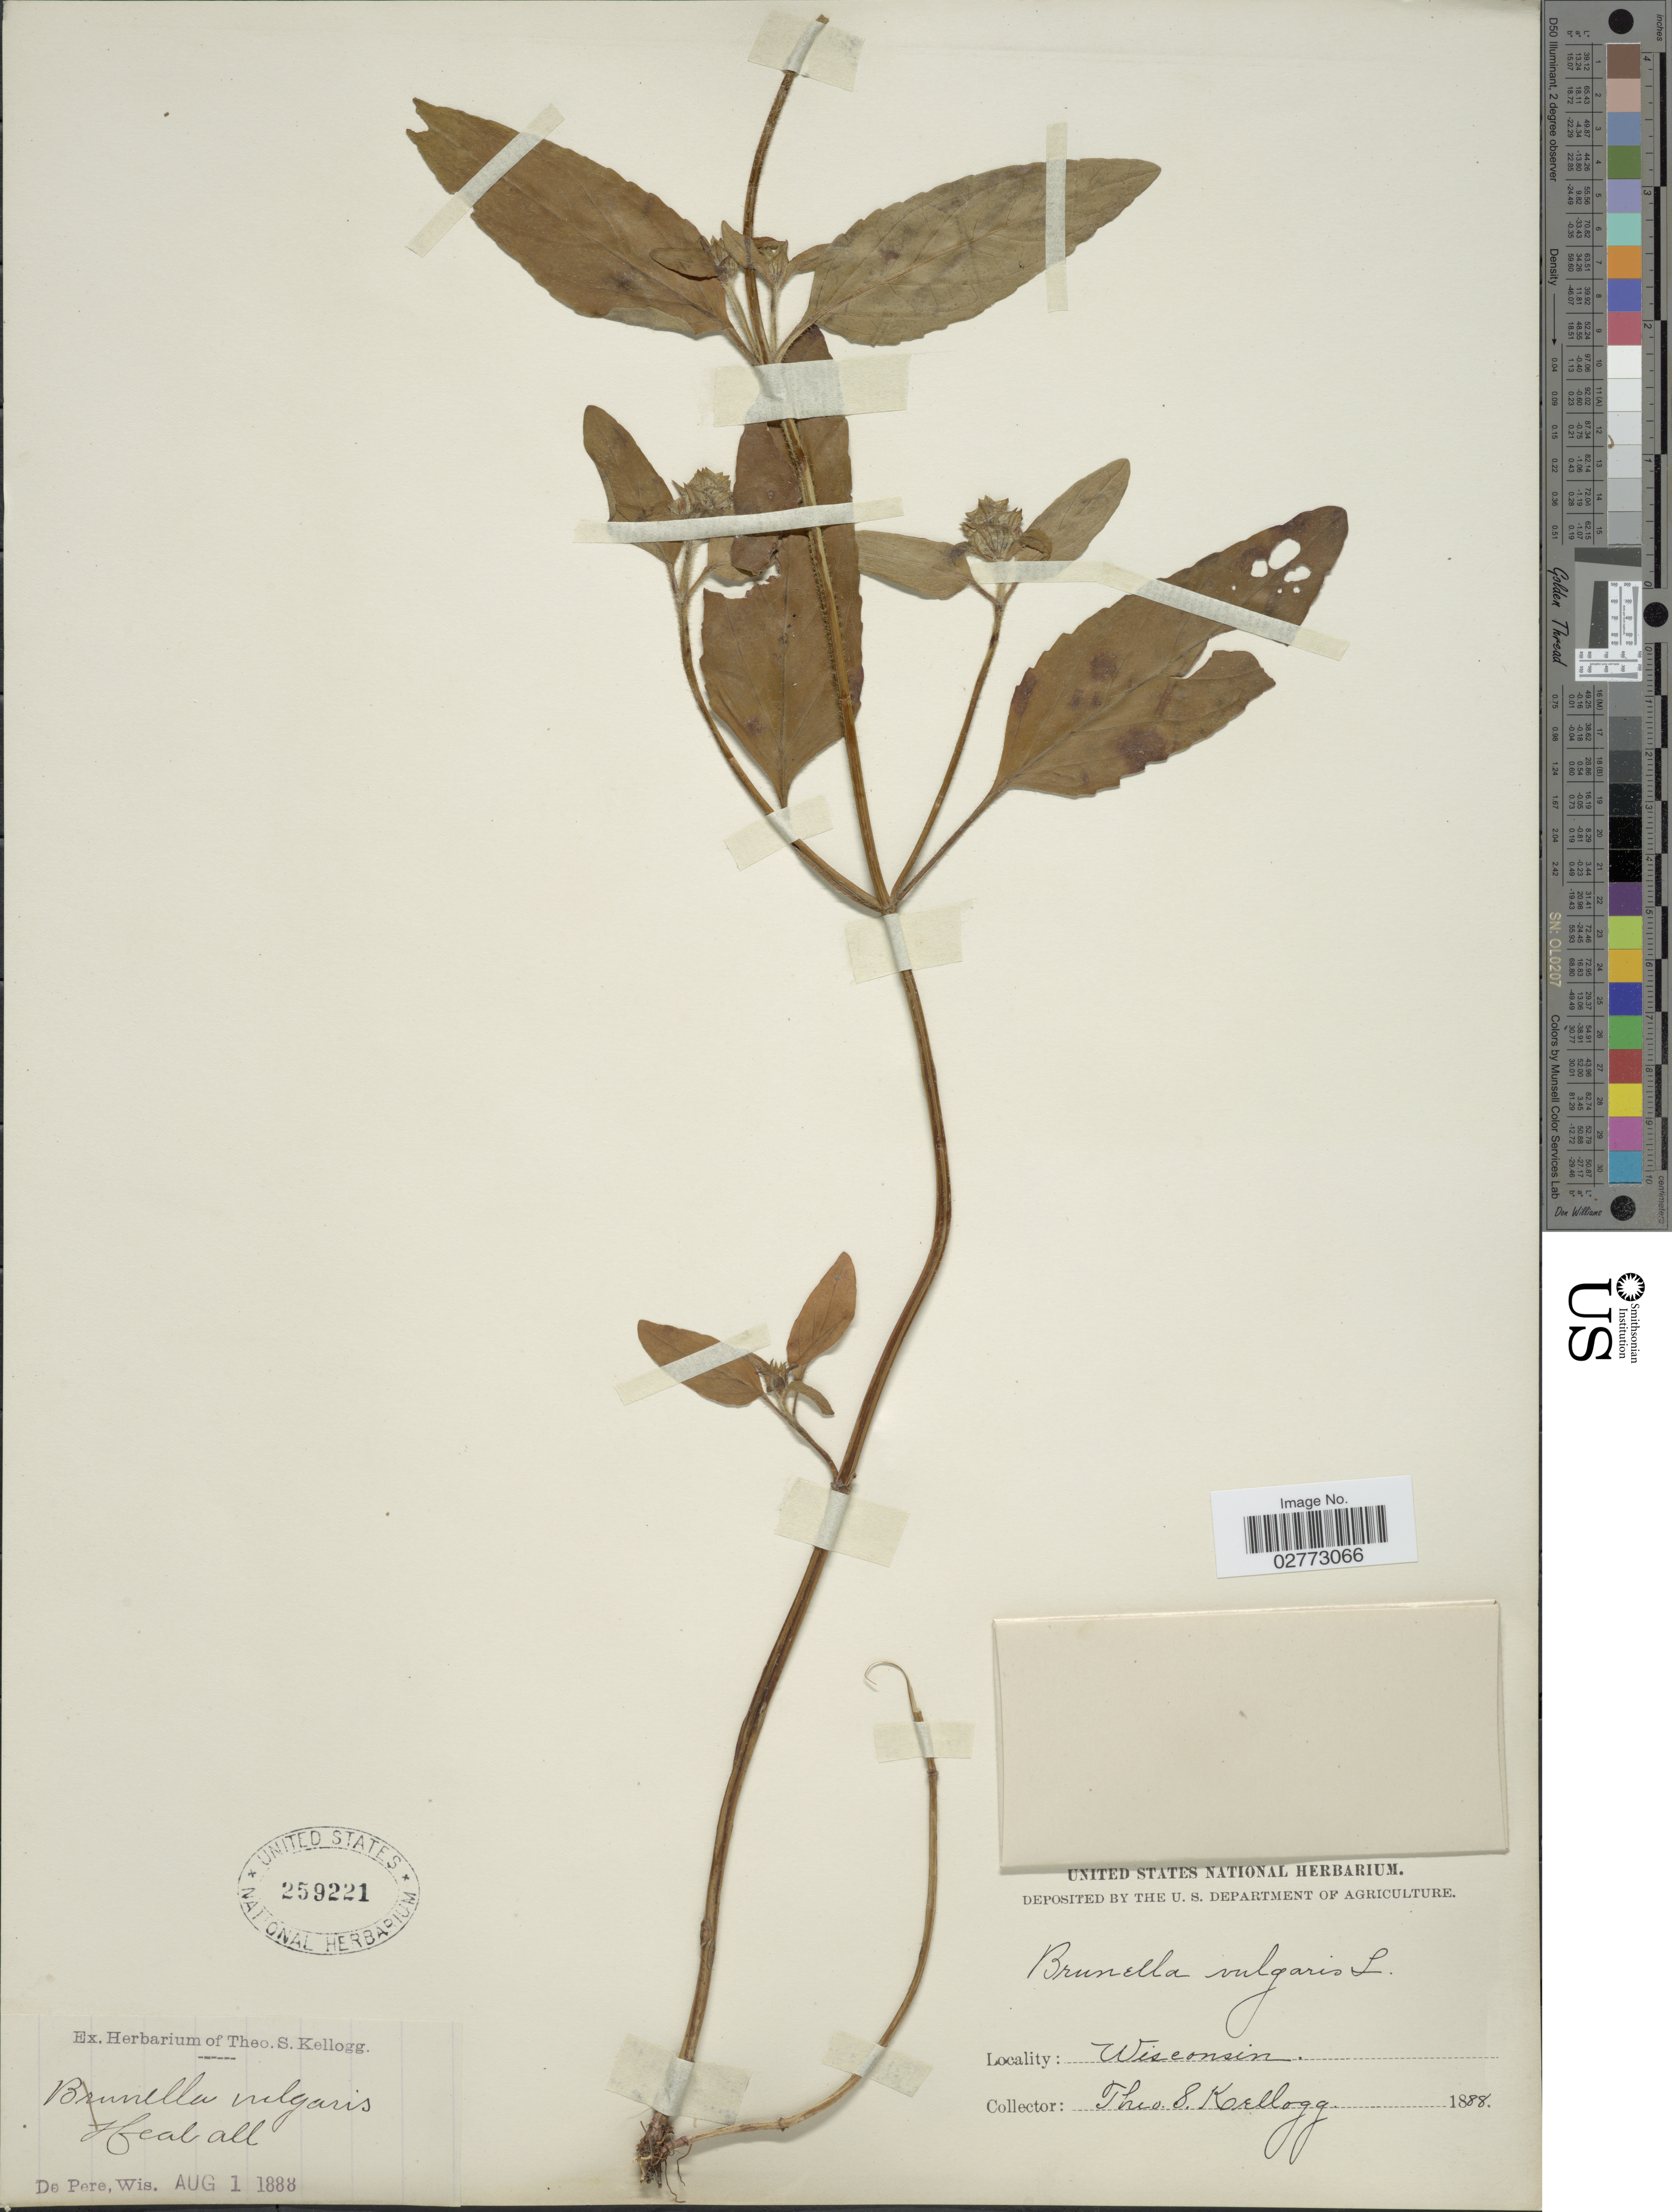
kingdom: Plantae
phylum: Tracheophyta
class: Magnoliopsida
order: Lamiales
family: Lamiaceae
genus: Prunella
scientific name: Prunella vulgaris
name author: L.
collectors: T. S. Kellogg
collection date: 1888-08-01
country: United States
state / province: Wisconsin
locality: De Pere.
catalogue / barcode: US 259221